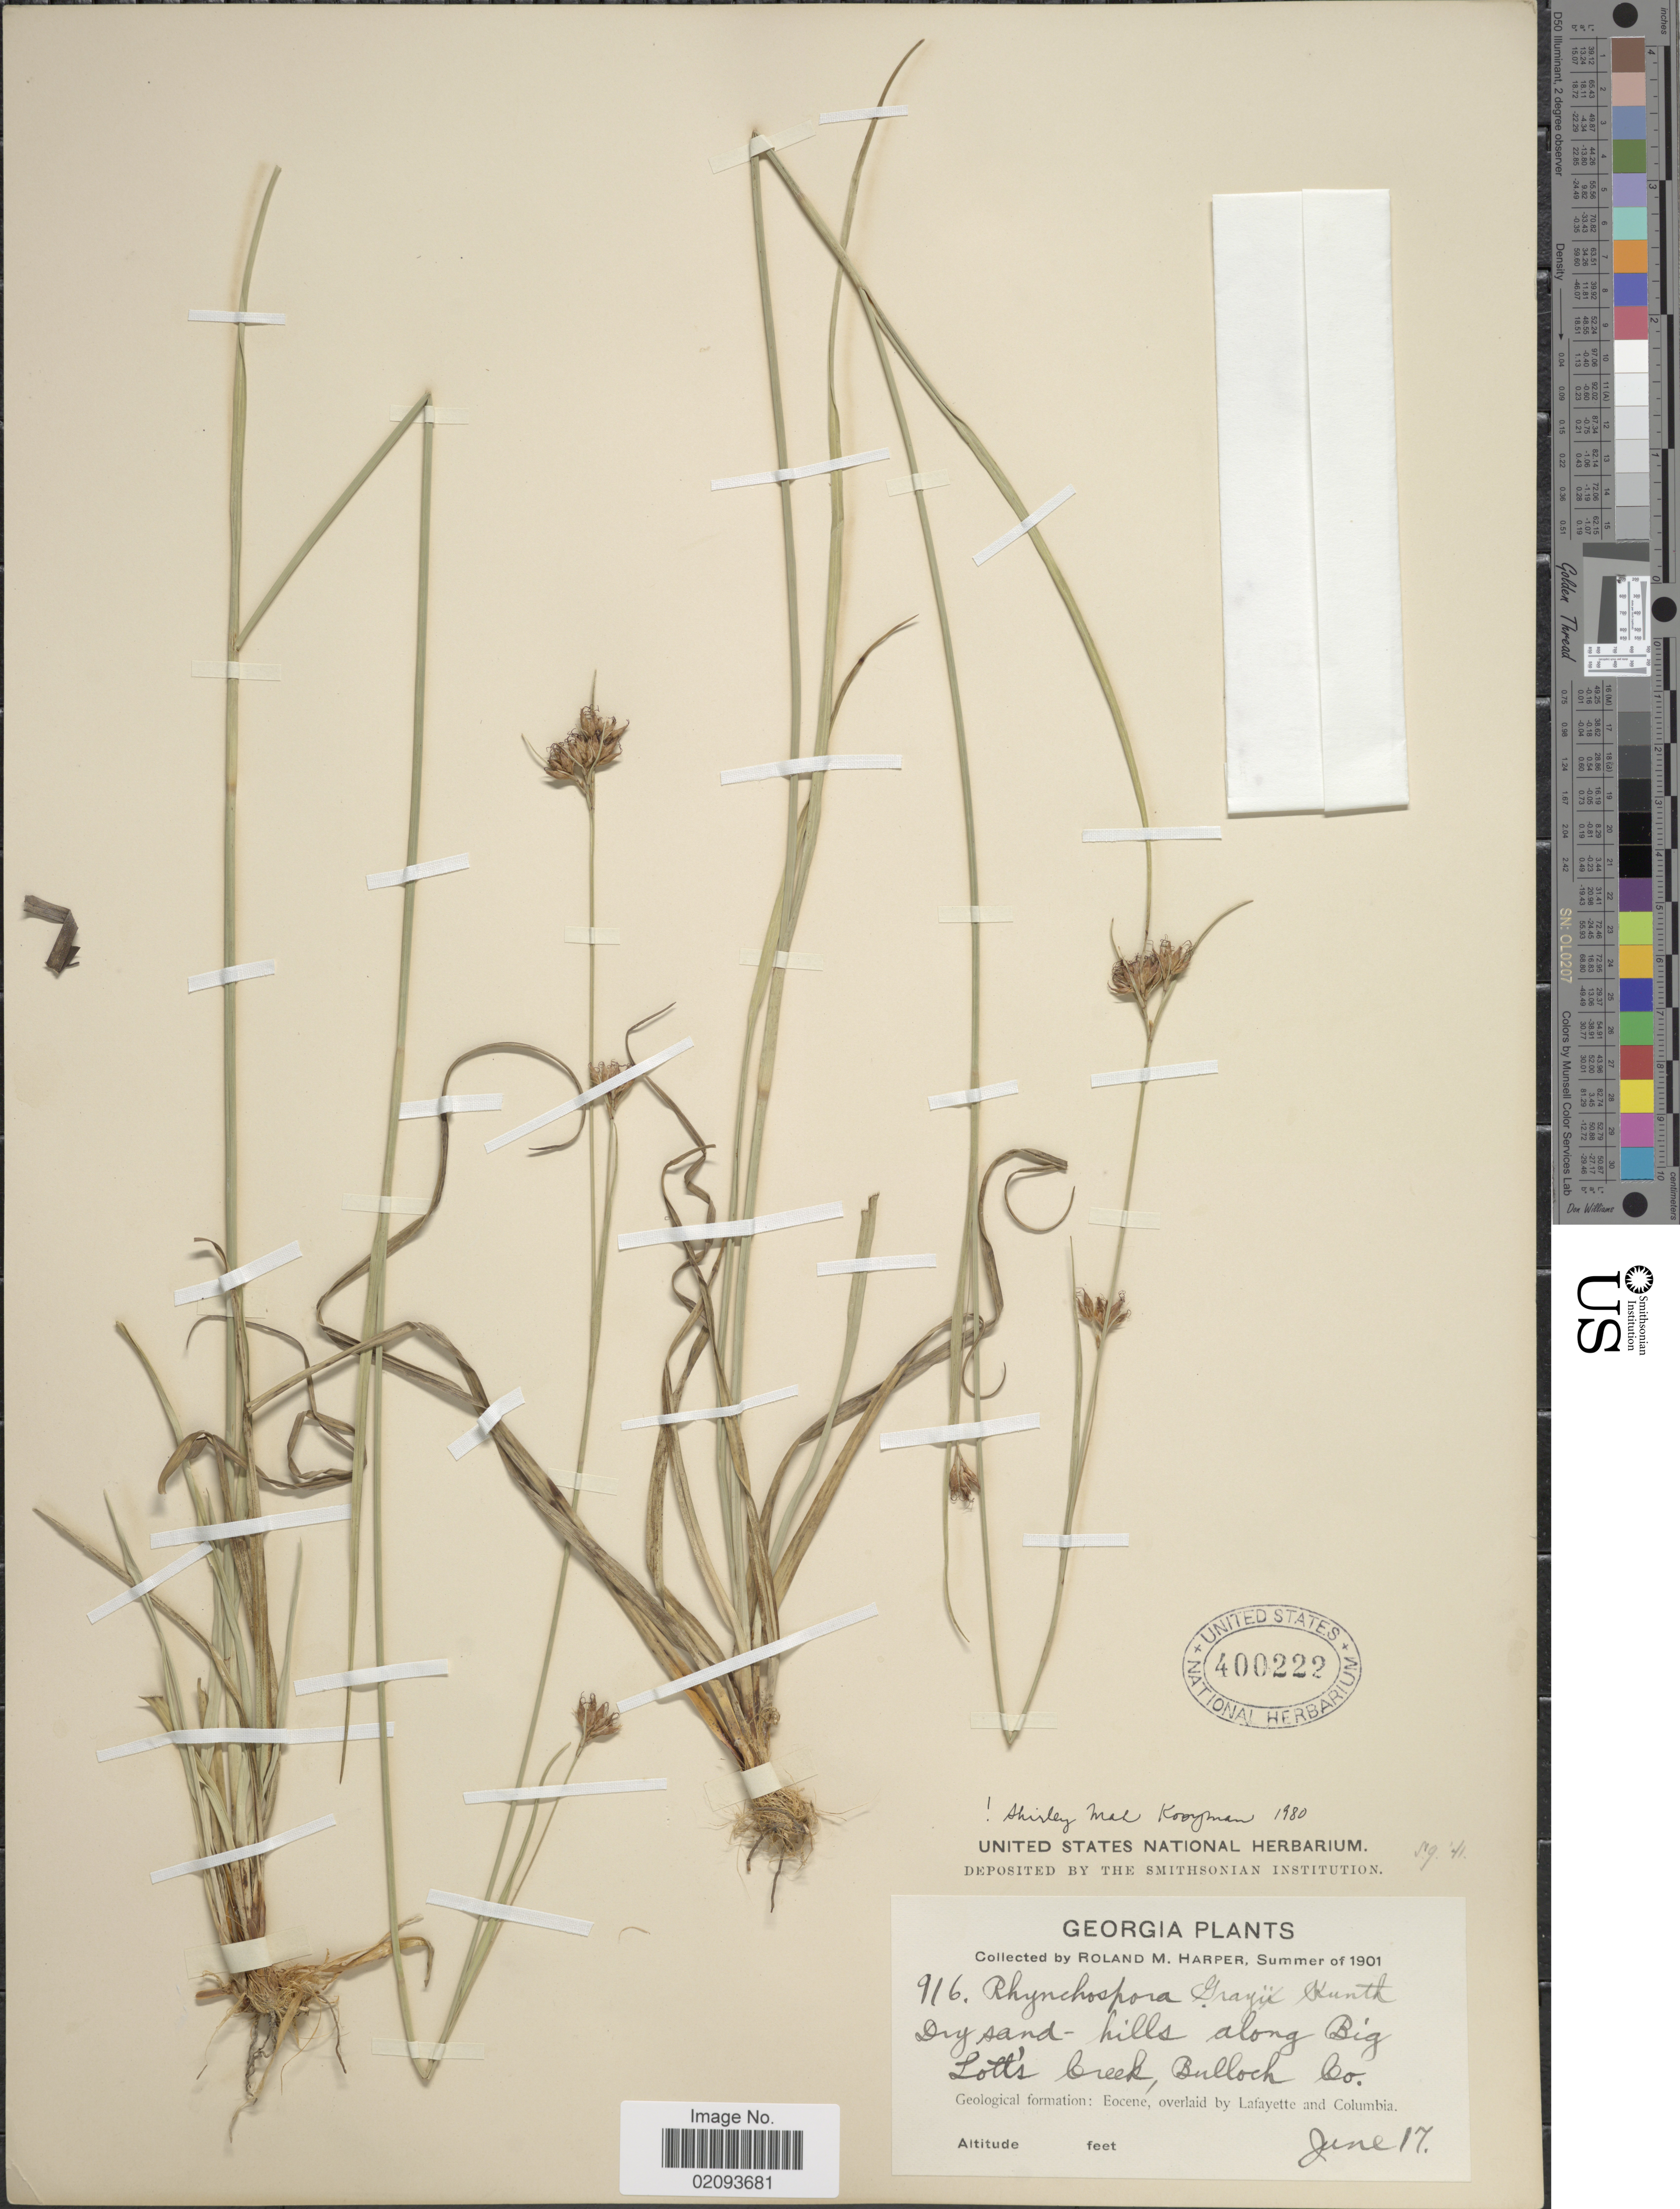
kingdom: Plantae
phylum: Tracheophyta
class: Liliopsida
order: Poales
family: Cyperaceae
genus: Rhynchospora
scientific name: Rhynchospora grayi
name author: Kunth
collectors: R. M. Harper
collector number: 916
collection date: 1901-06-17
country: United States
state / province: Georgia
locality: Dry sand - hills along Big Lott's Creek, Bulloch Co. Geological formation: Eocene, overlaid by Lafayette and Columbia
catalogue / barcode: US 400222